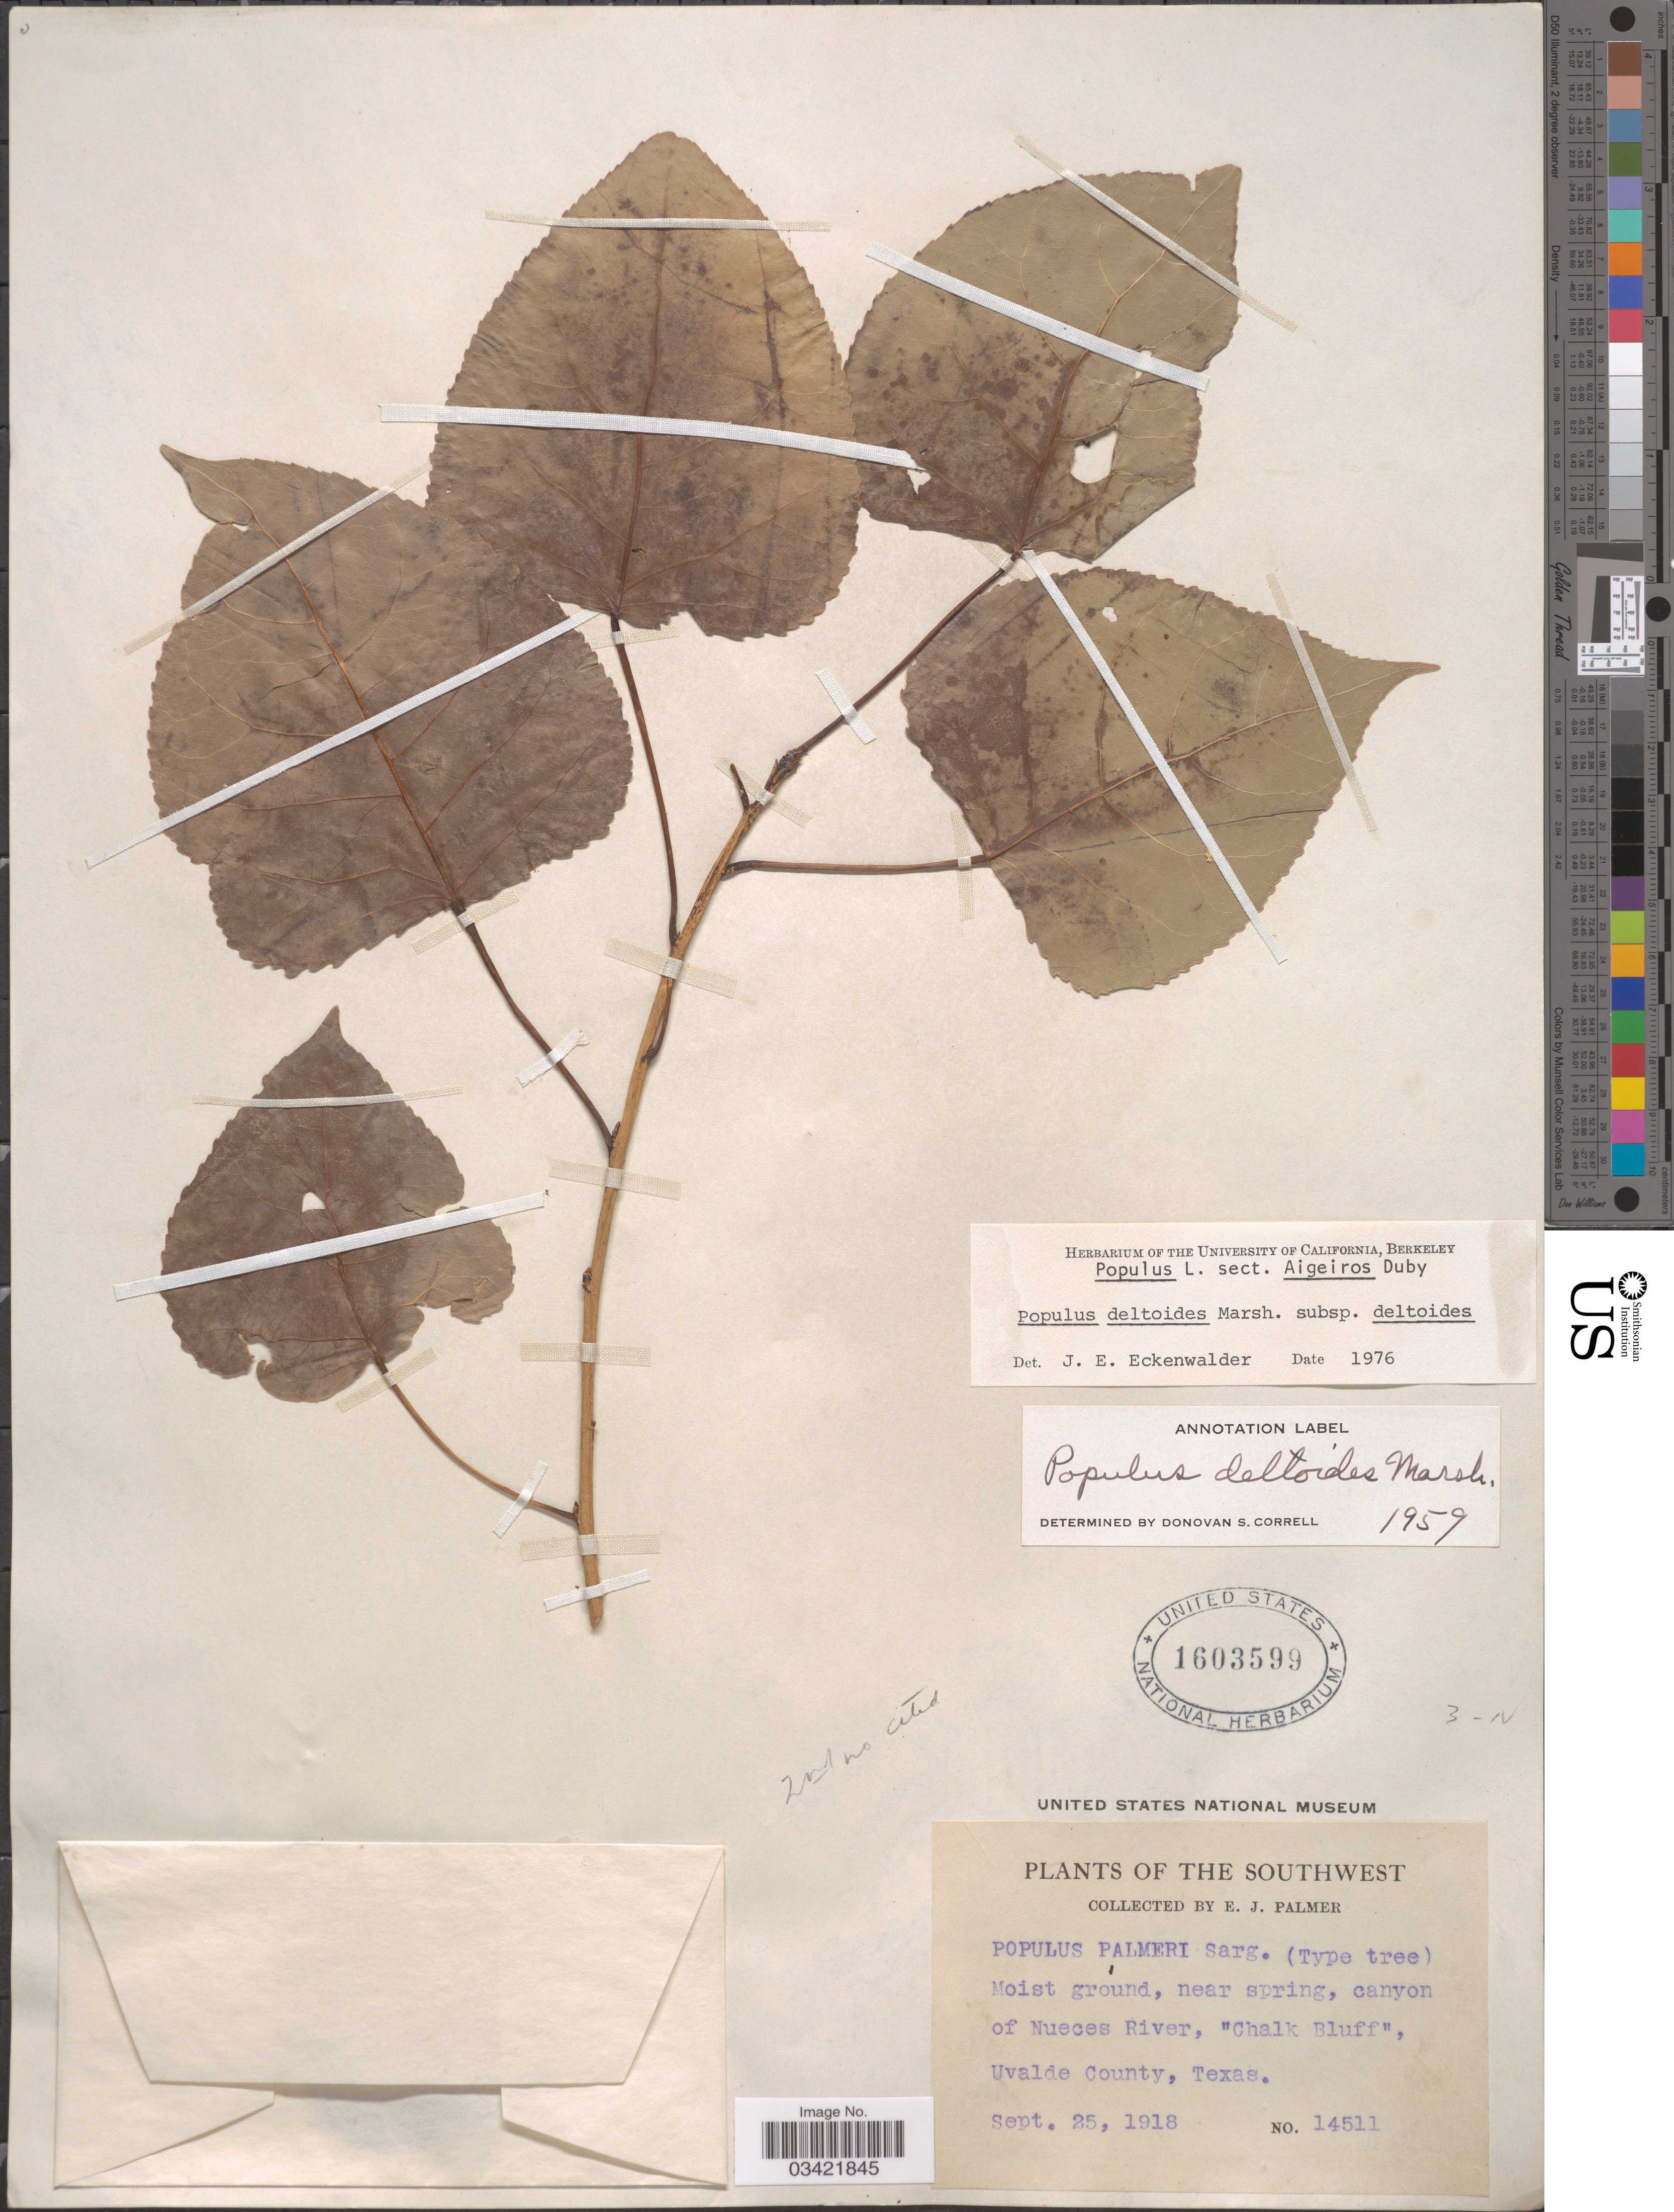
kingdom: Plantae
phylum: Tracheophyta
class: Magnoliopsida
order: Malpighiales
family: Salicaceae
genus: Populus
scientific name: Populus deltoides subsp. deltoides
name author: W. Bartram ex Marshall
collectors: E. J. Palmer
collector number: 14511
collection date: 1918-09-25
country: United States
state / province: Texas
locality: The Southwest. Near spring, canyon of Nueces River, "Chalk Bluff", Uvalde County.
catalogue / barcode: US 1603599